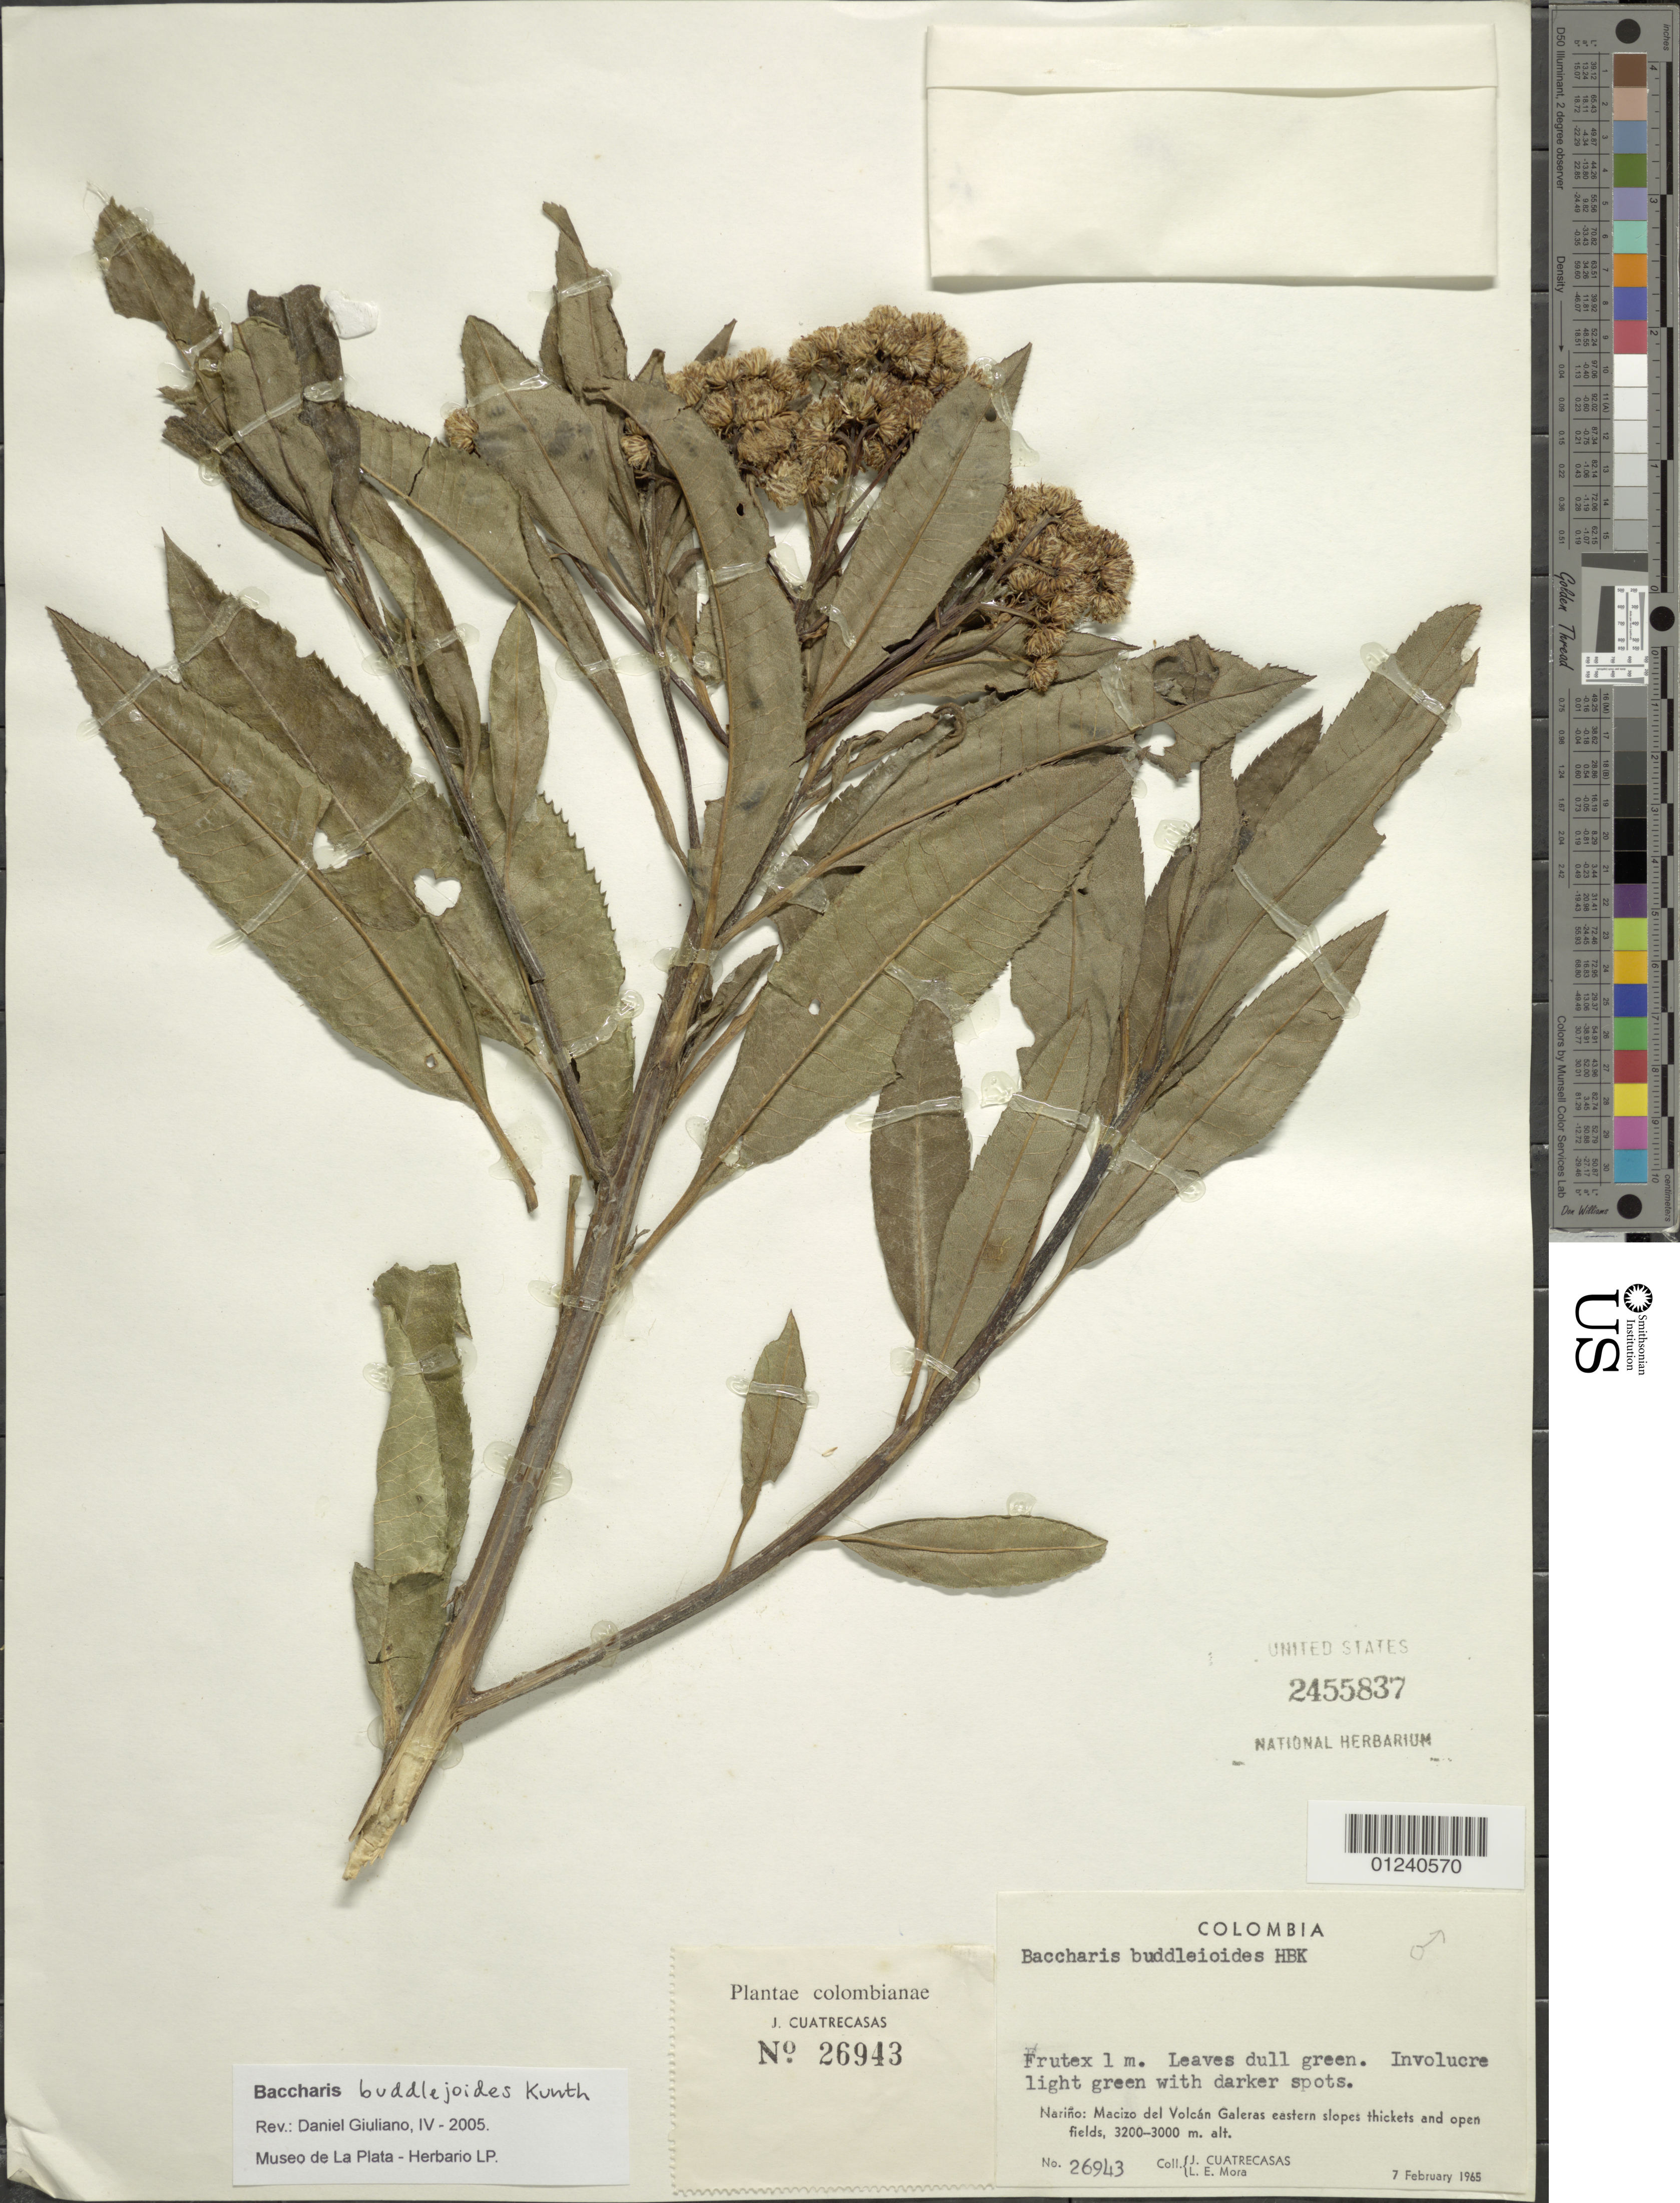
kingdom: Plantae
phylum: Tracheophyta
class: Magnoliopsida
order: Asterales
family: Asteraceae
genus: Baccharis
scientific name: Baccharis buddlejoides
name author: Kunth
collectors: J. Cuatrecasas & L. Mora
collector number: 26943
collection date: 1965-02-07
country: Colombia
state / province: Nariño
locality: Macizo del Volcán Galeras, eastern slopes.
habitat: thickets and open fields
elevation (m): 3000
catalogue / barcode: US 2455837